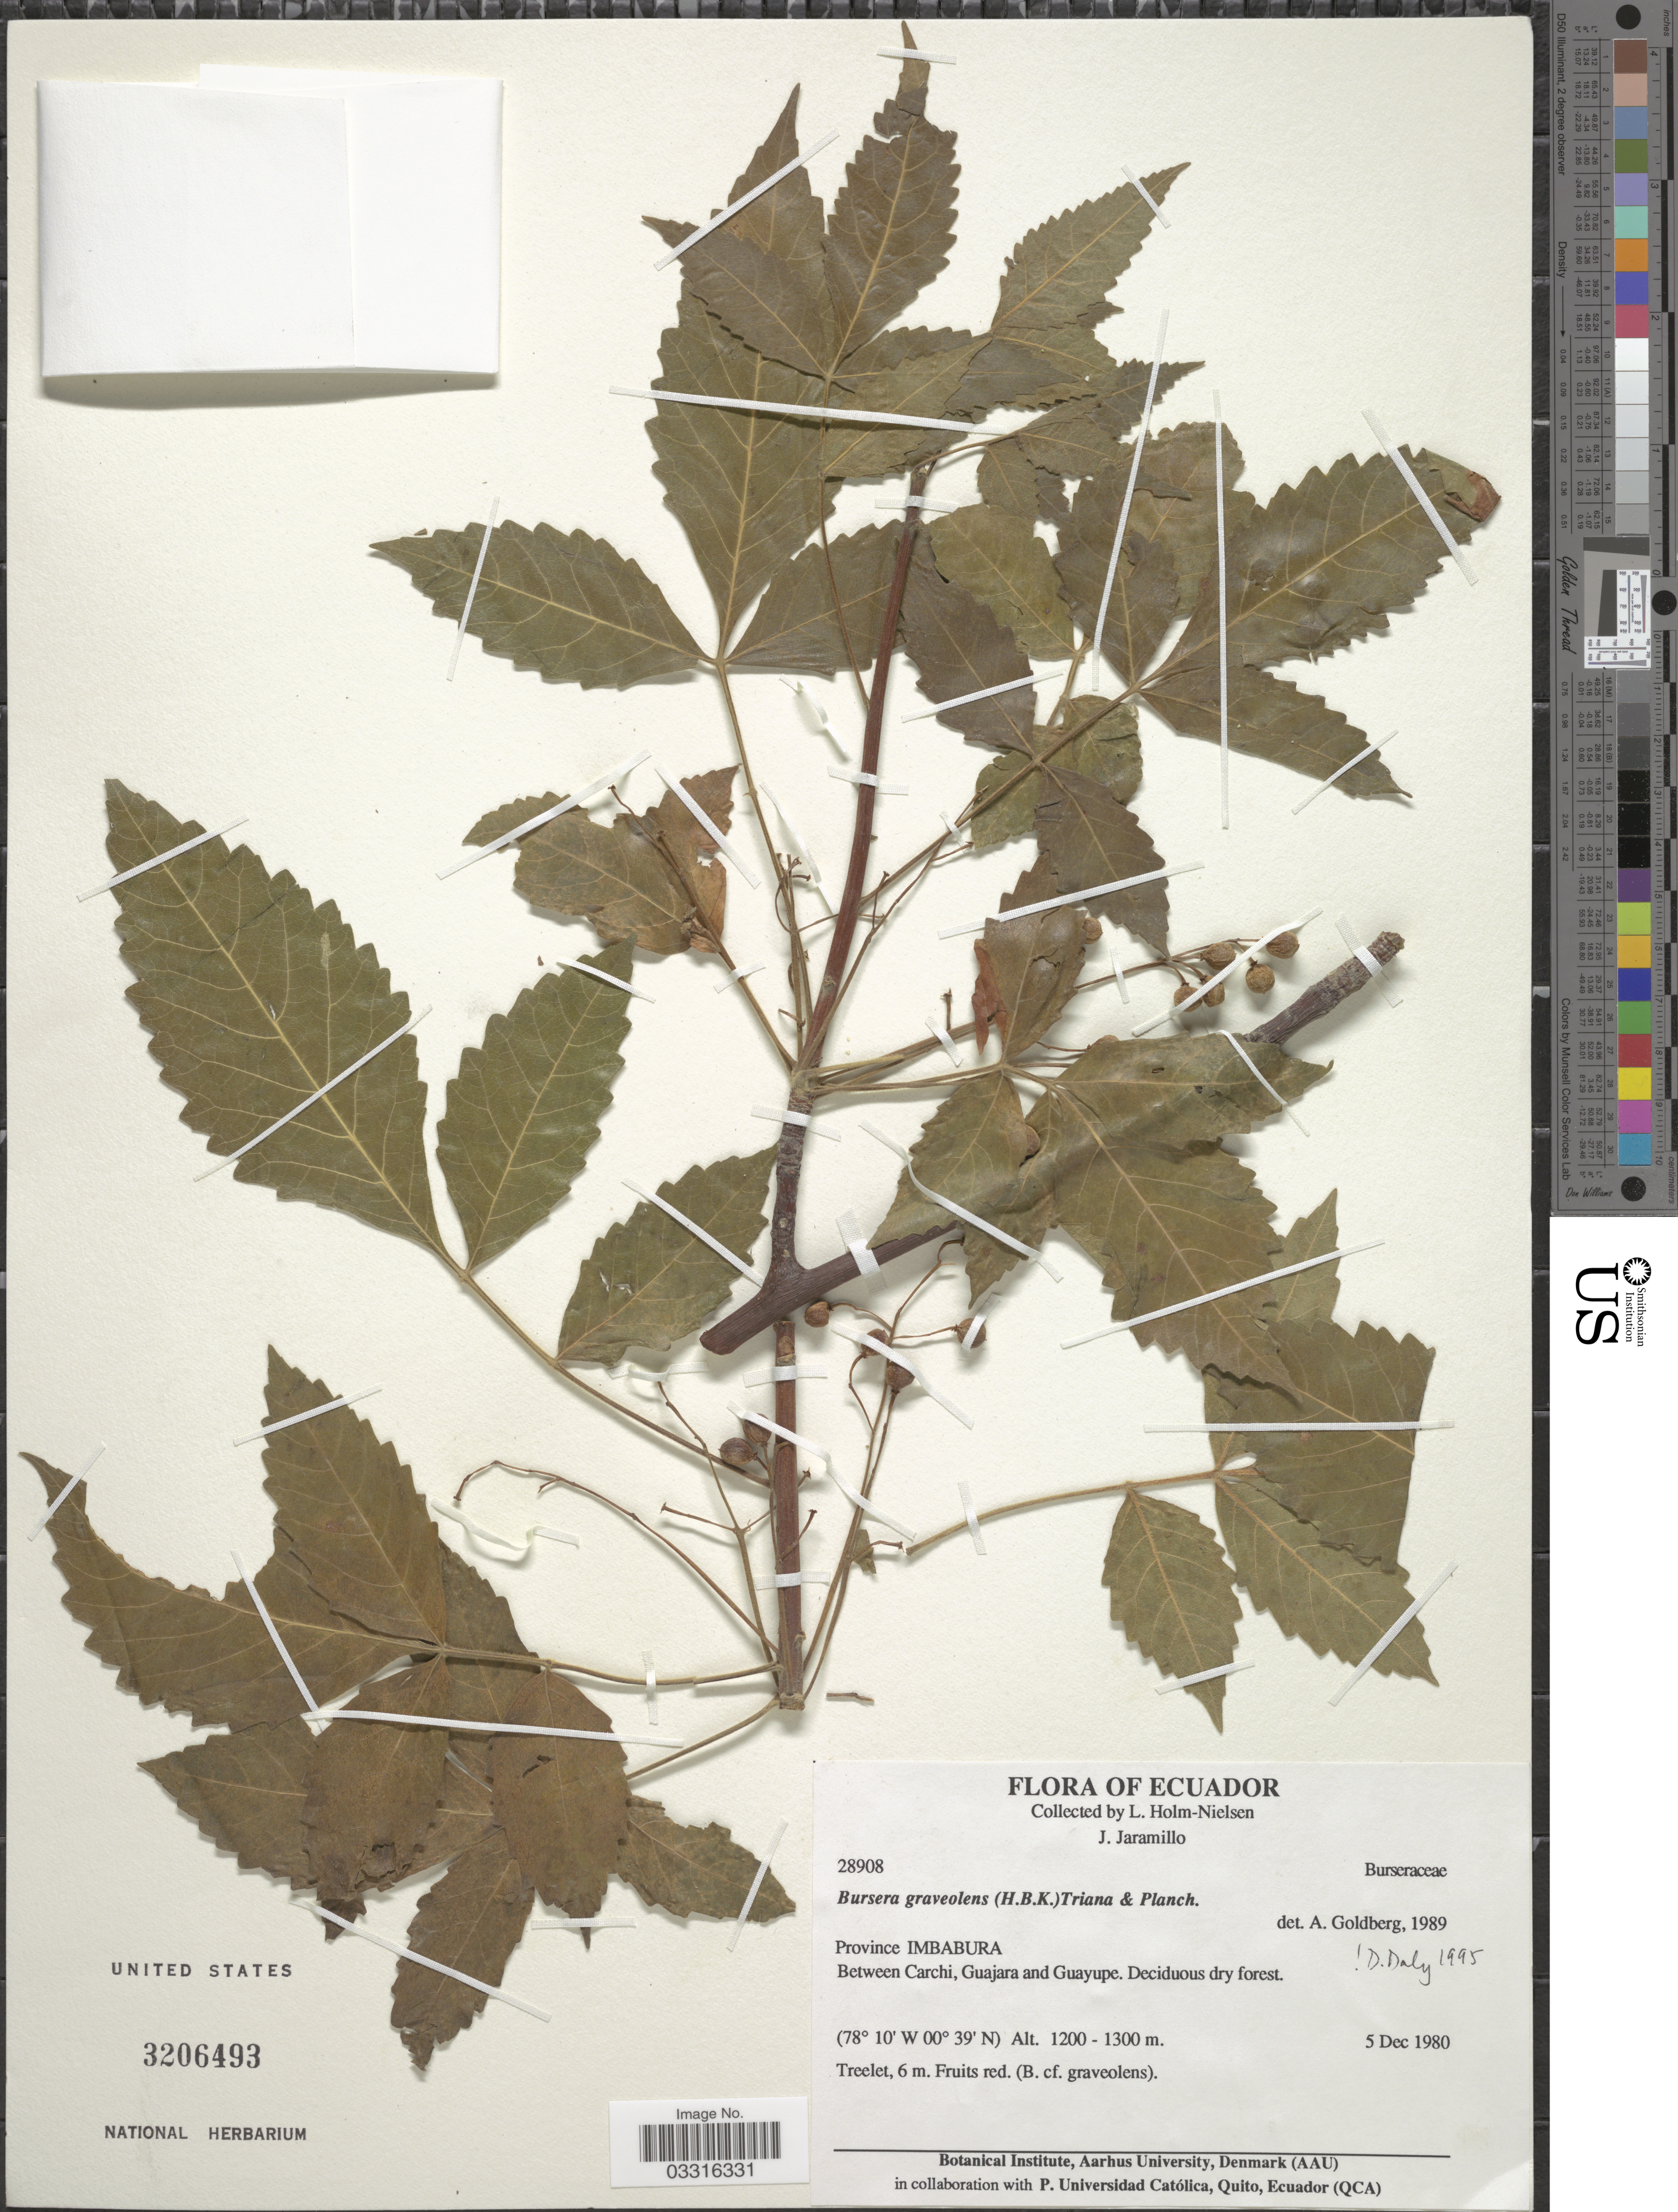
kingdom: Plantae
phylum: Tracheophyta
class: Magnoliopsida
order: Sapindales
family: Burseraceae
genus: Bursera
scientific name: Bursera graveolens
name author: (Kunth) Triana & Planch.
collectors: L. B. Holm-Nielsen & J. Jaramillo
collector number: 28908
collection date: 1980-12-05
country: Ecuador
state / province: Imbabura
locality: Between Carchi, Guajara and Guayupe.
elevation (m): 1200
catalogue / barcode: US 3206493